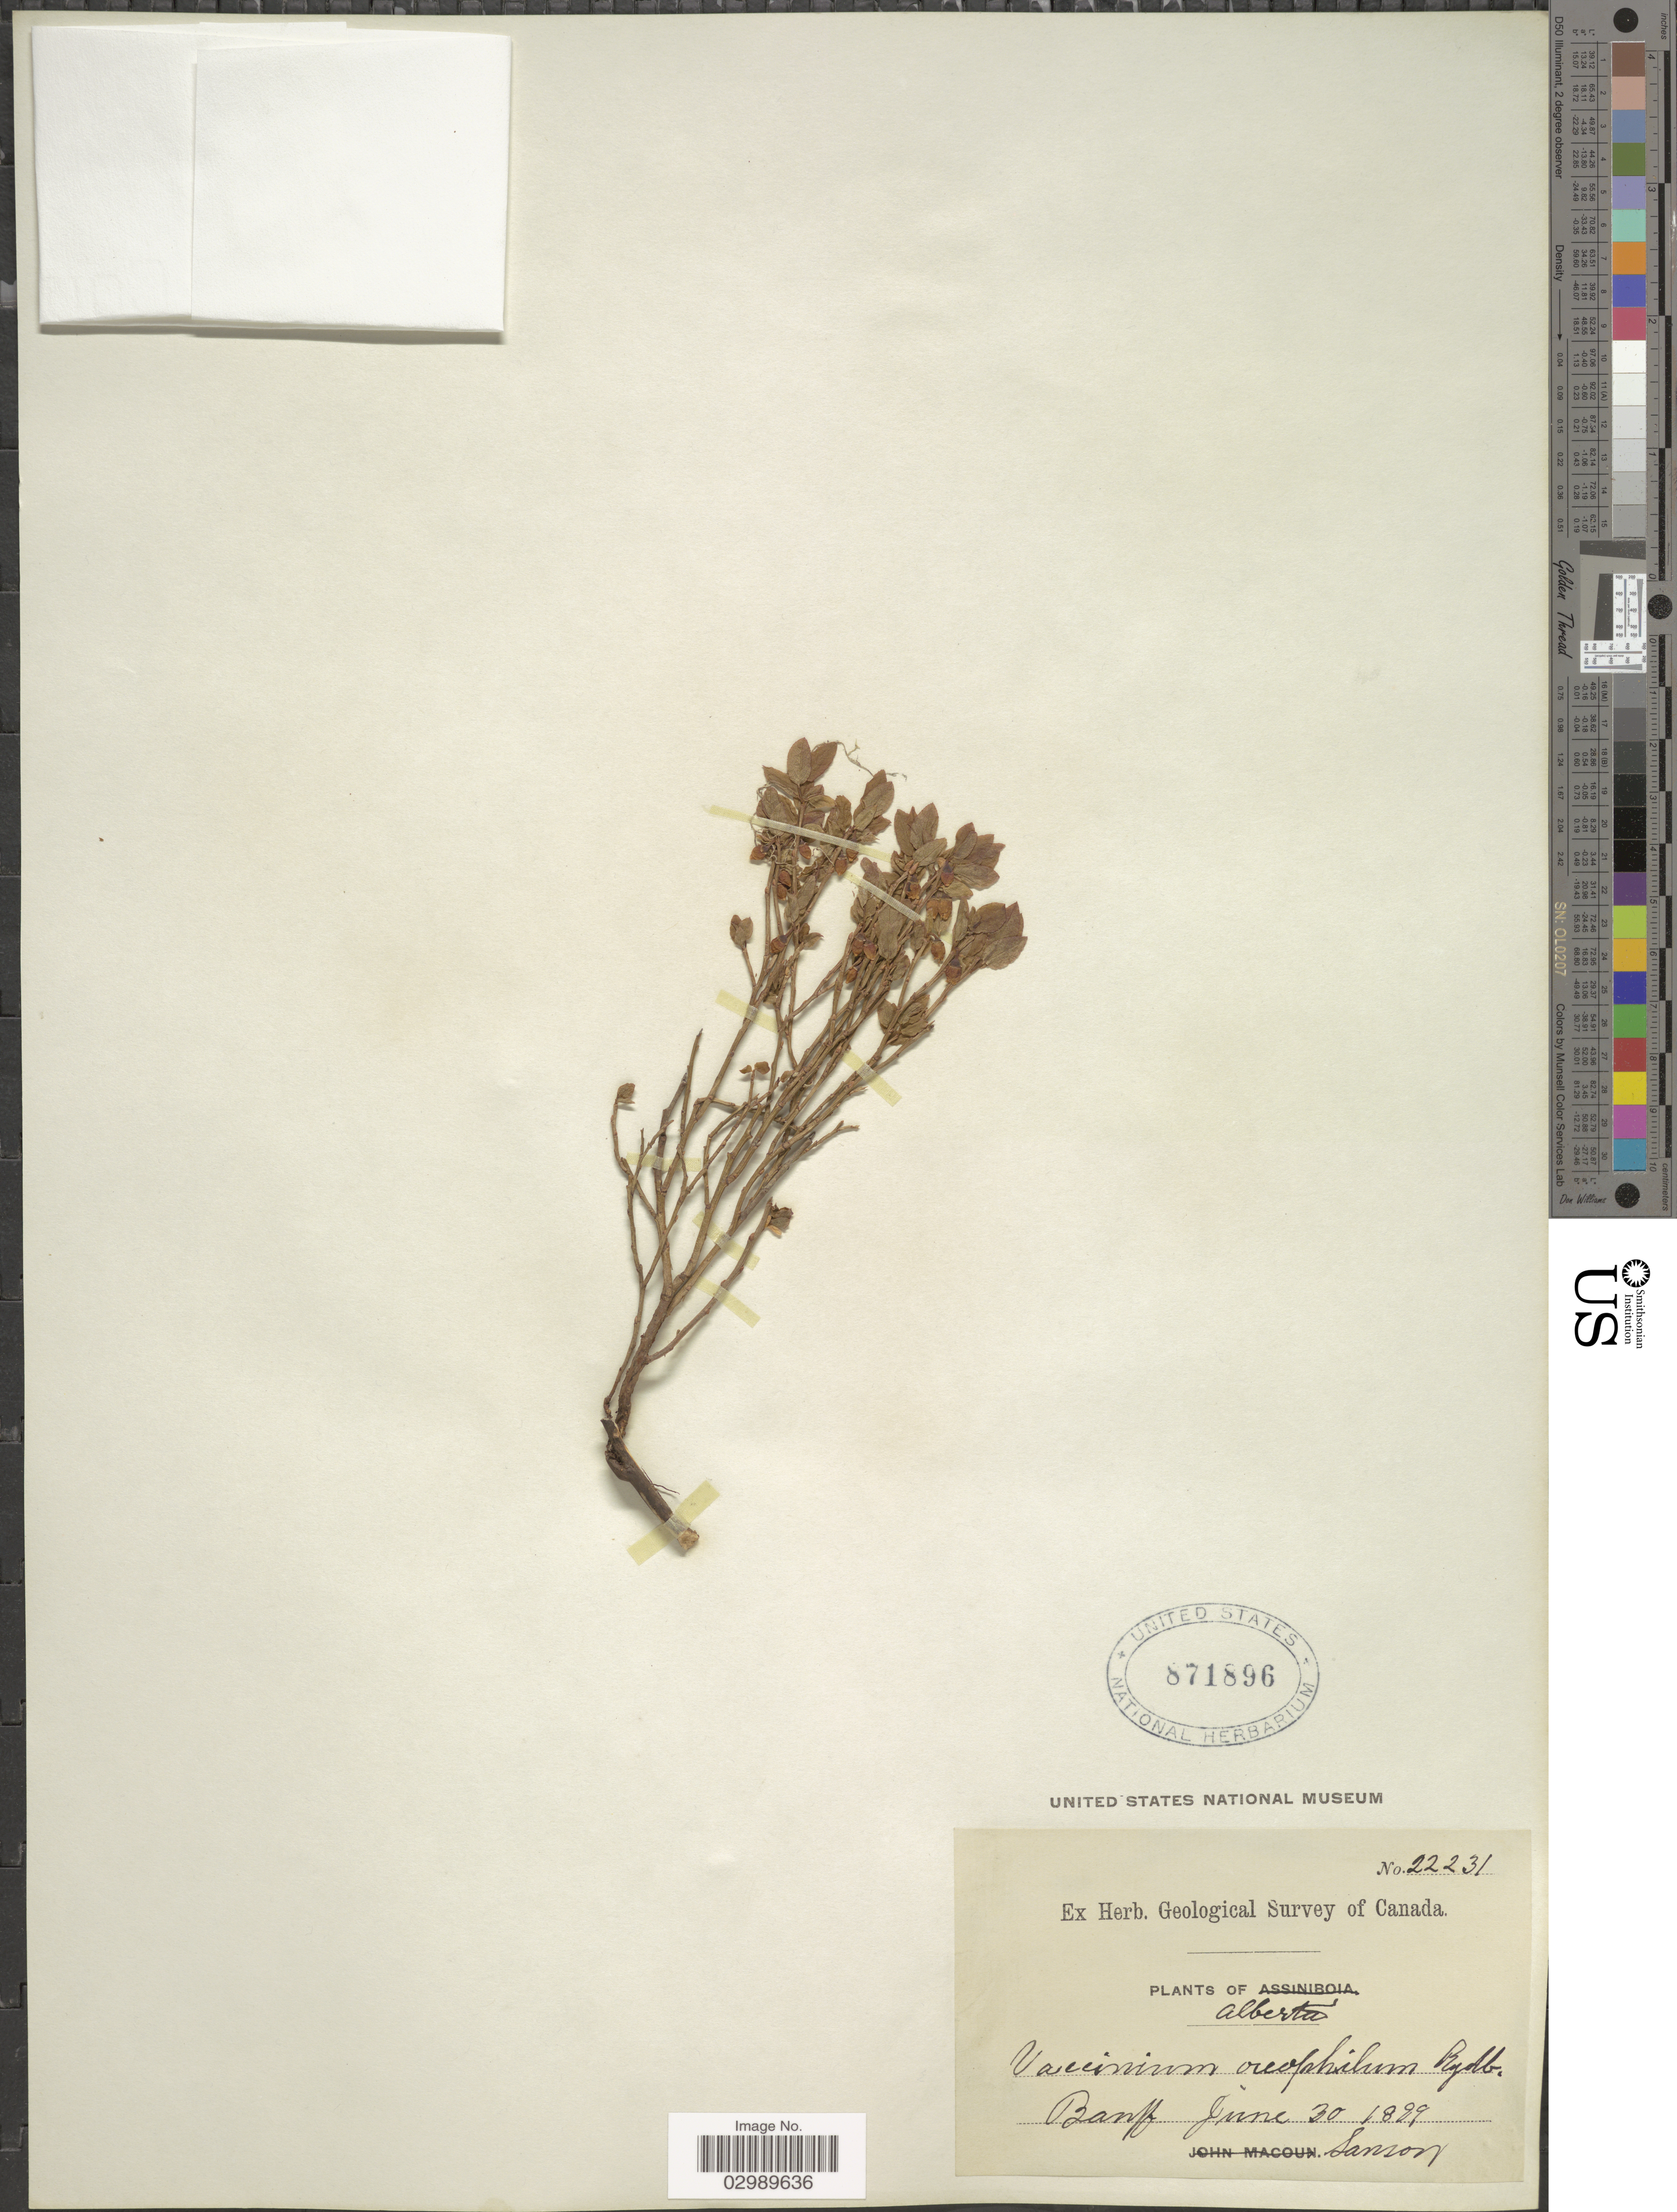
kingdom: Plantae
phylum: Tracheophyta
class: Magnoliopsida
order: Ericales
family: Ericaceae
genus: Vaccinium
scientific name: Vaccinium scoparium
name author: Leiberg ex Coville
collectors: Sanson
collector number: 22231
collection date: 1829-06-30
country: Canada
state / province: Alberta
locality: Banff.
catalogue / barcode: US 871896